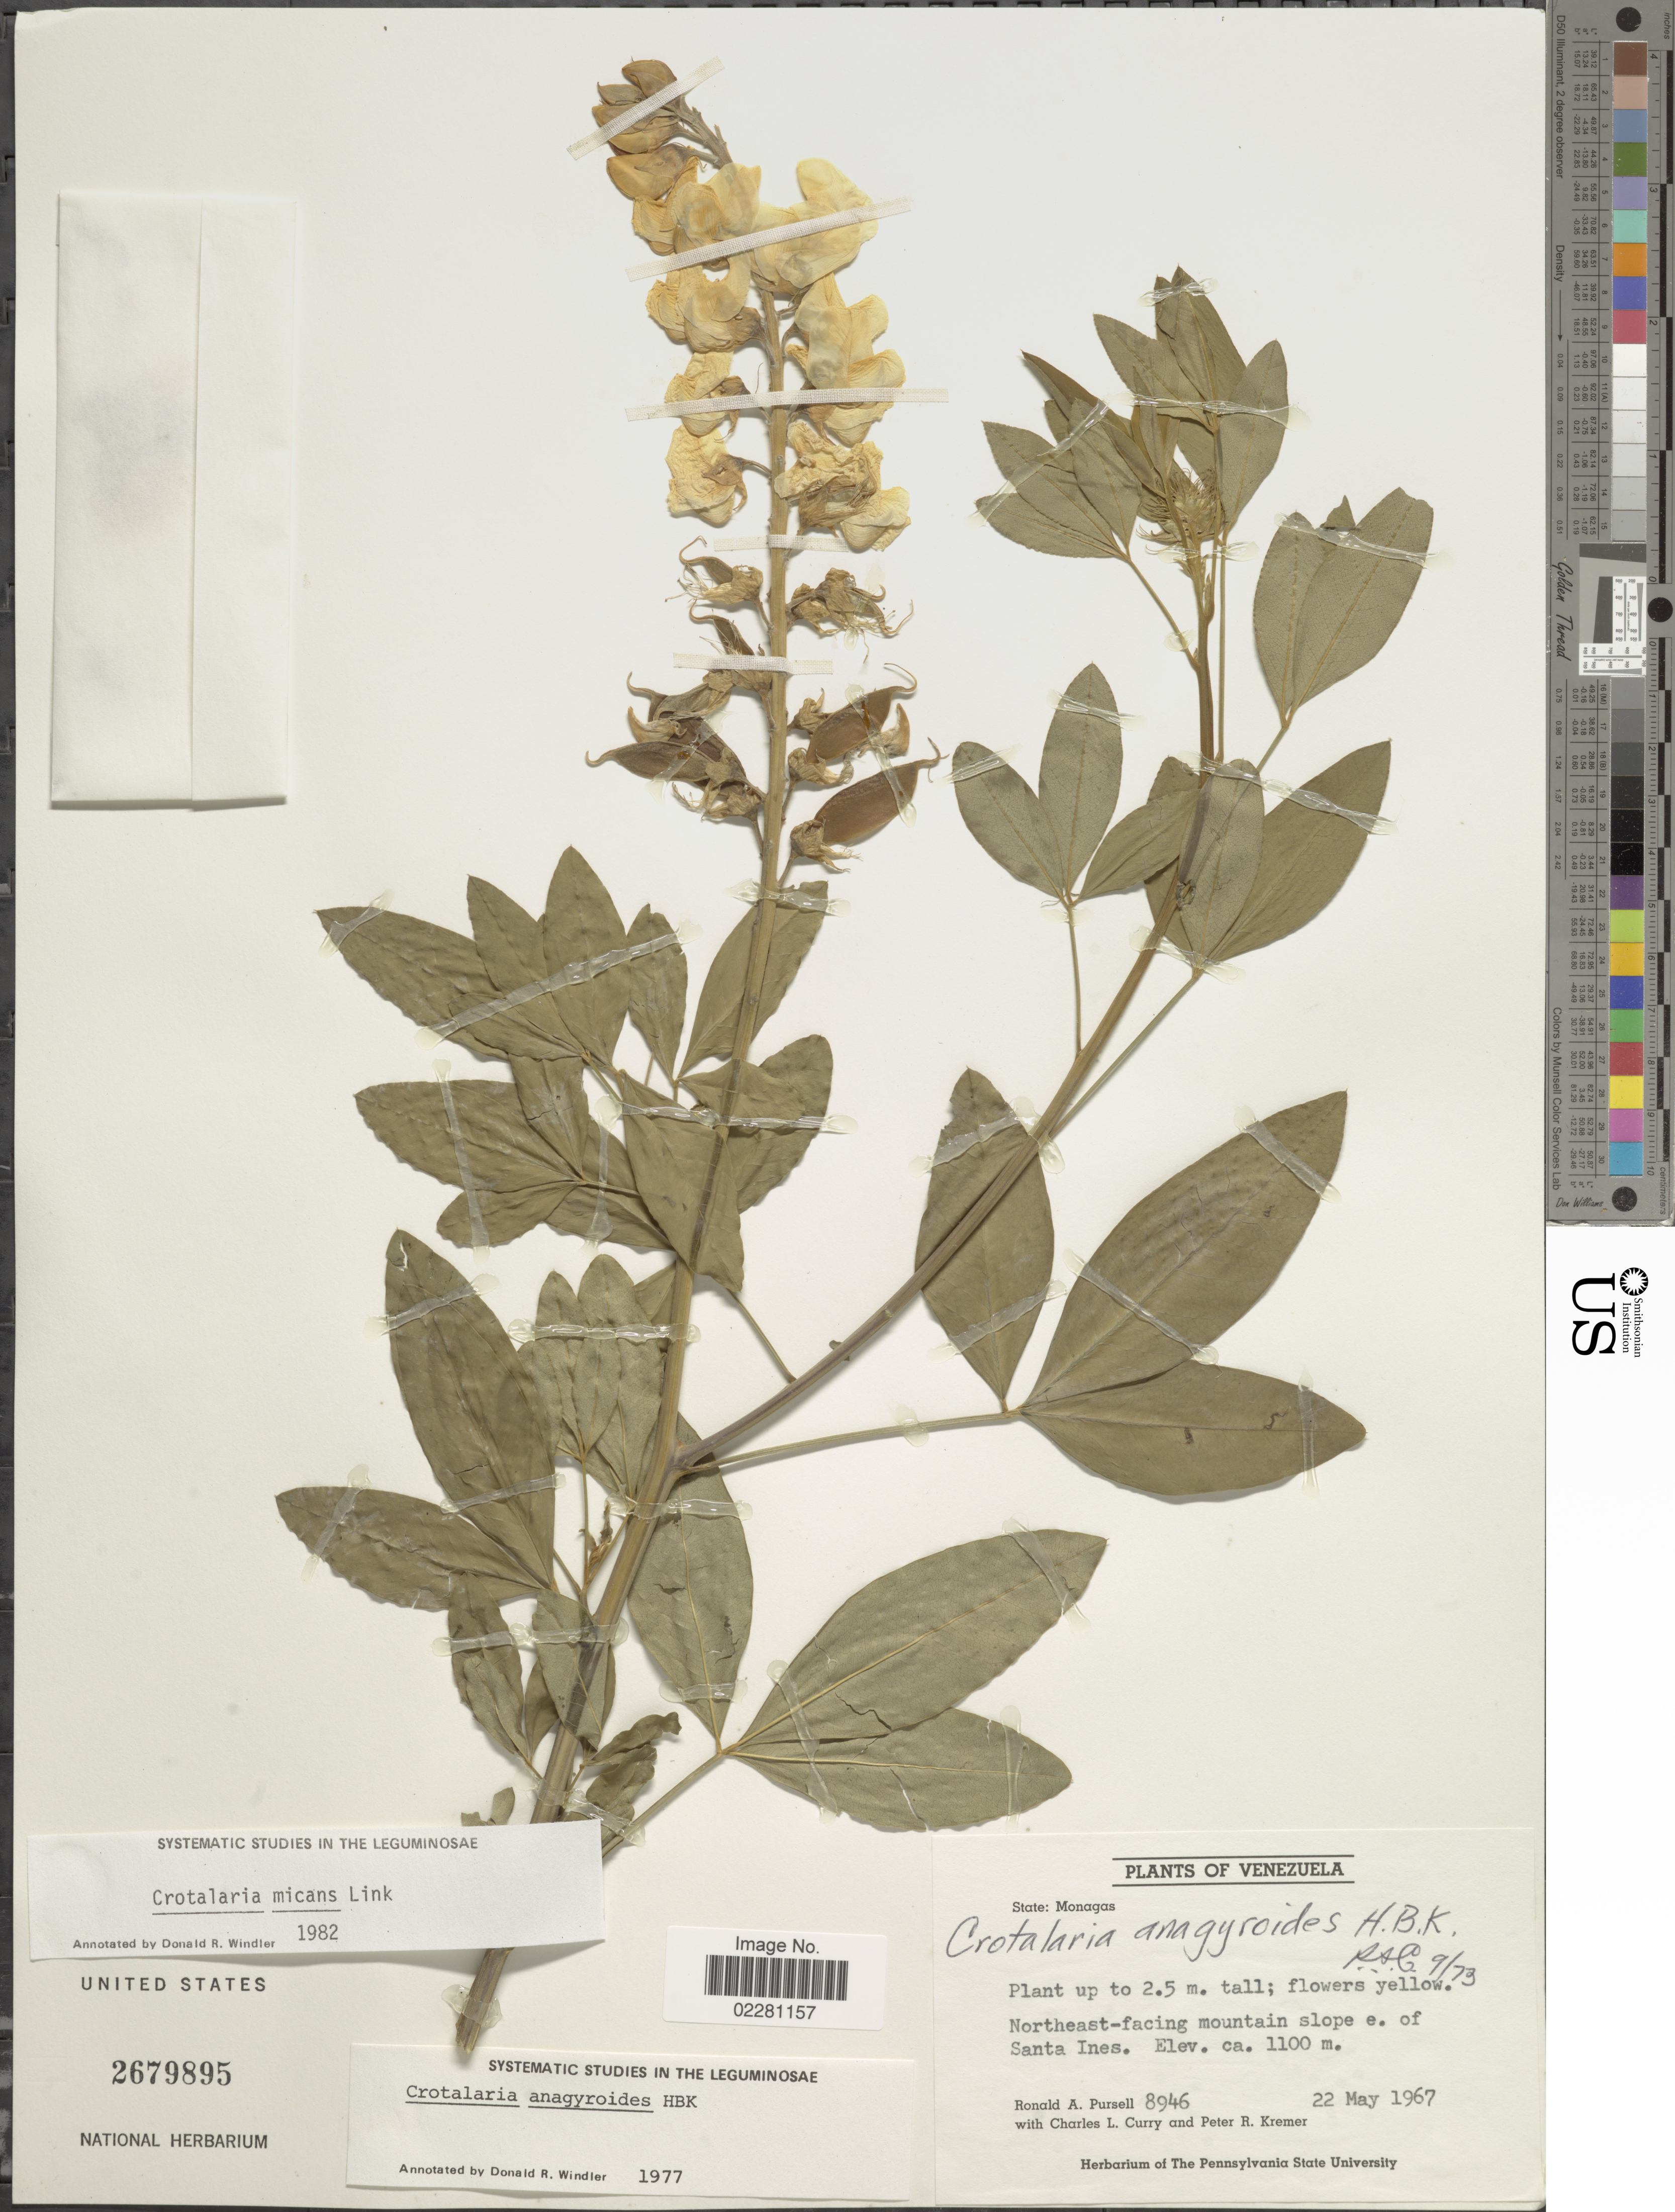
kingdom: Plantae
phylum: Tracheophyta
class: Magnoliopsida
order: Fabales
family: Fabaceae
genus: Crotalaria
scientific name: Crotalaria micans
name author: Link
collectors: R. A. Pursell, C. L. Curry & P. Kremer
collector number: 8946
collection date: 1967-05-22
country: Venezuela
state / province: Monagas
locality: Northeast-facing mountain slope e. of Santa Ines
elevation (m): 1100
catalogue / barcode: US 2679895